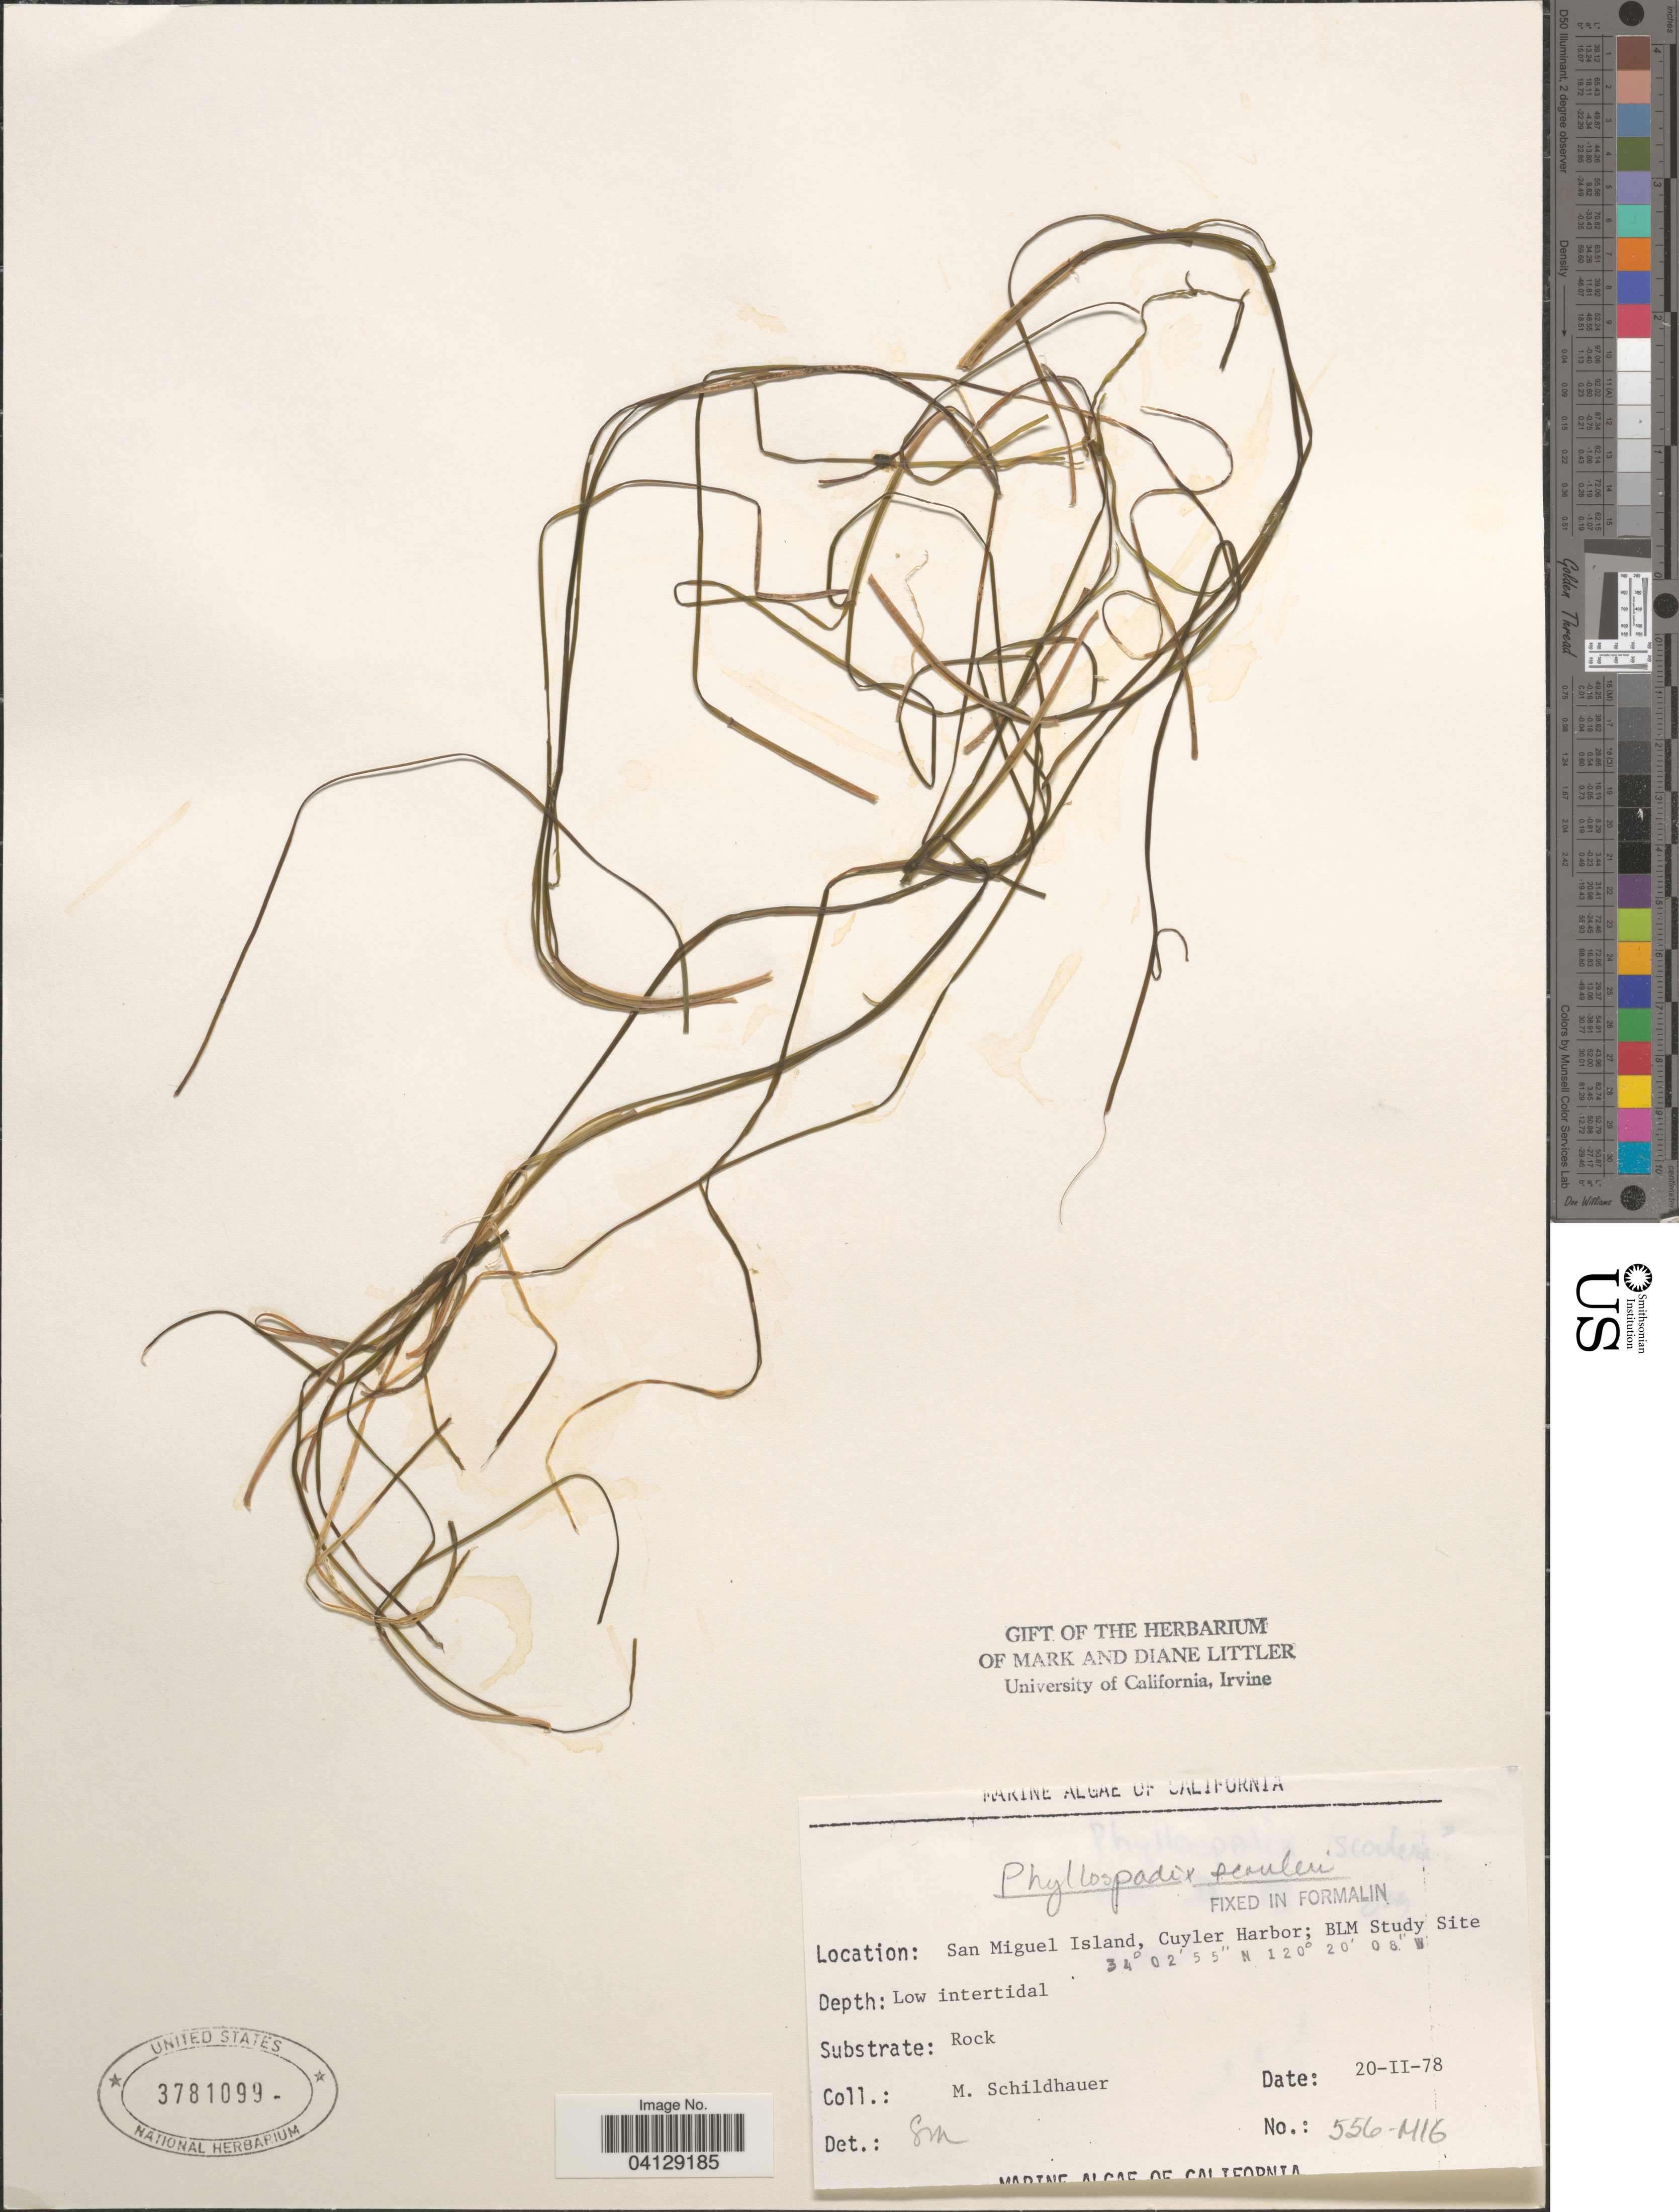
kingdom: Plantae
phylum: Tracheophyta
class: Liliopsida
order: Alismatales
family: Zosteraceae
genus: Phyllospadix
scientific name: Phyllospadix scouleri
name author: Hook.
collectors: M. Schildhauer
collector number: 556-M16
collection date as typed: Transcribed d/m/y: 20/2/78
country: United States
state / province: California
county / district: Santa Barbara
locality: San Miguel Island, Cuyler Harbor; BLM Study Site.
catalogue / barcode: US 3781099